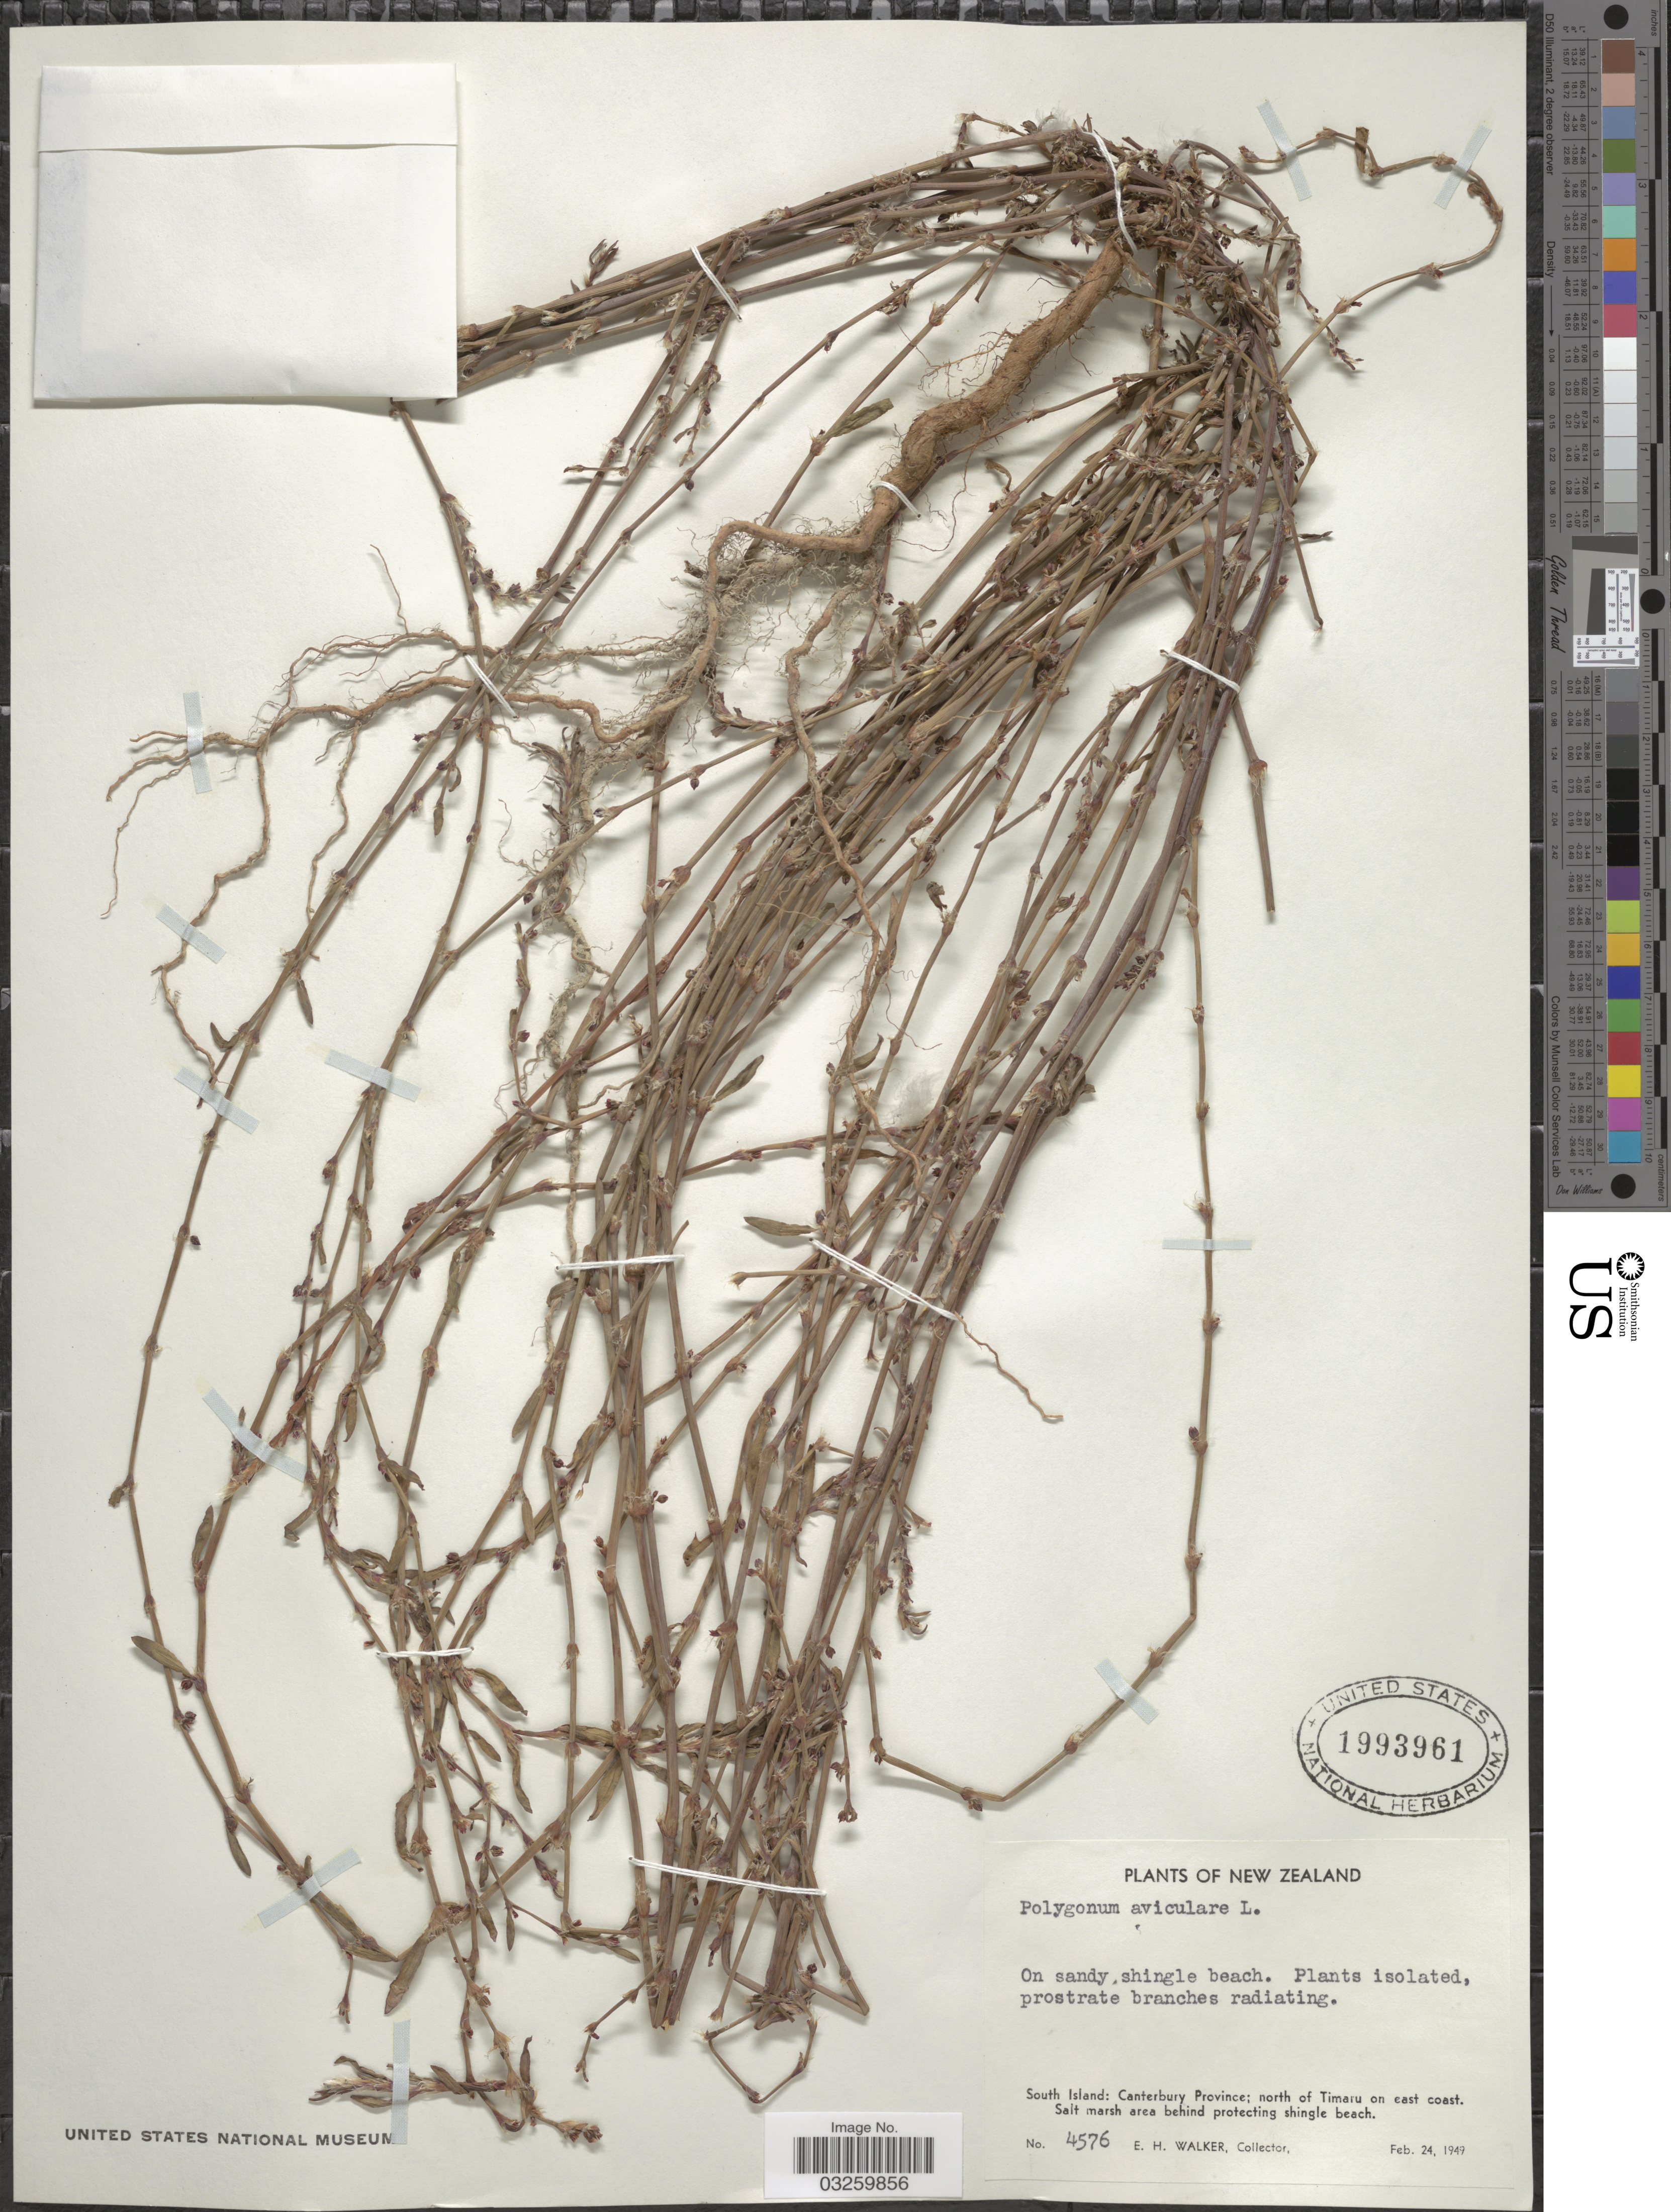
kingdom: Plantae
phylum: Tracheophyta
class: Magnoliopsida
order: Caryophyllales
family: Polygonaceae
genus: Polygonum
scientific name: Polygonum aviculare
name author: L.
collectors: E. H. Walker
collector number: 4576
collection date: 1949-02-24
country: New Zealand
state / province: Canterbury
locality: South Island: north of Timaru on east coast.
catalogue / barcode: US 1993961